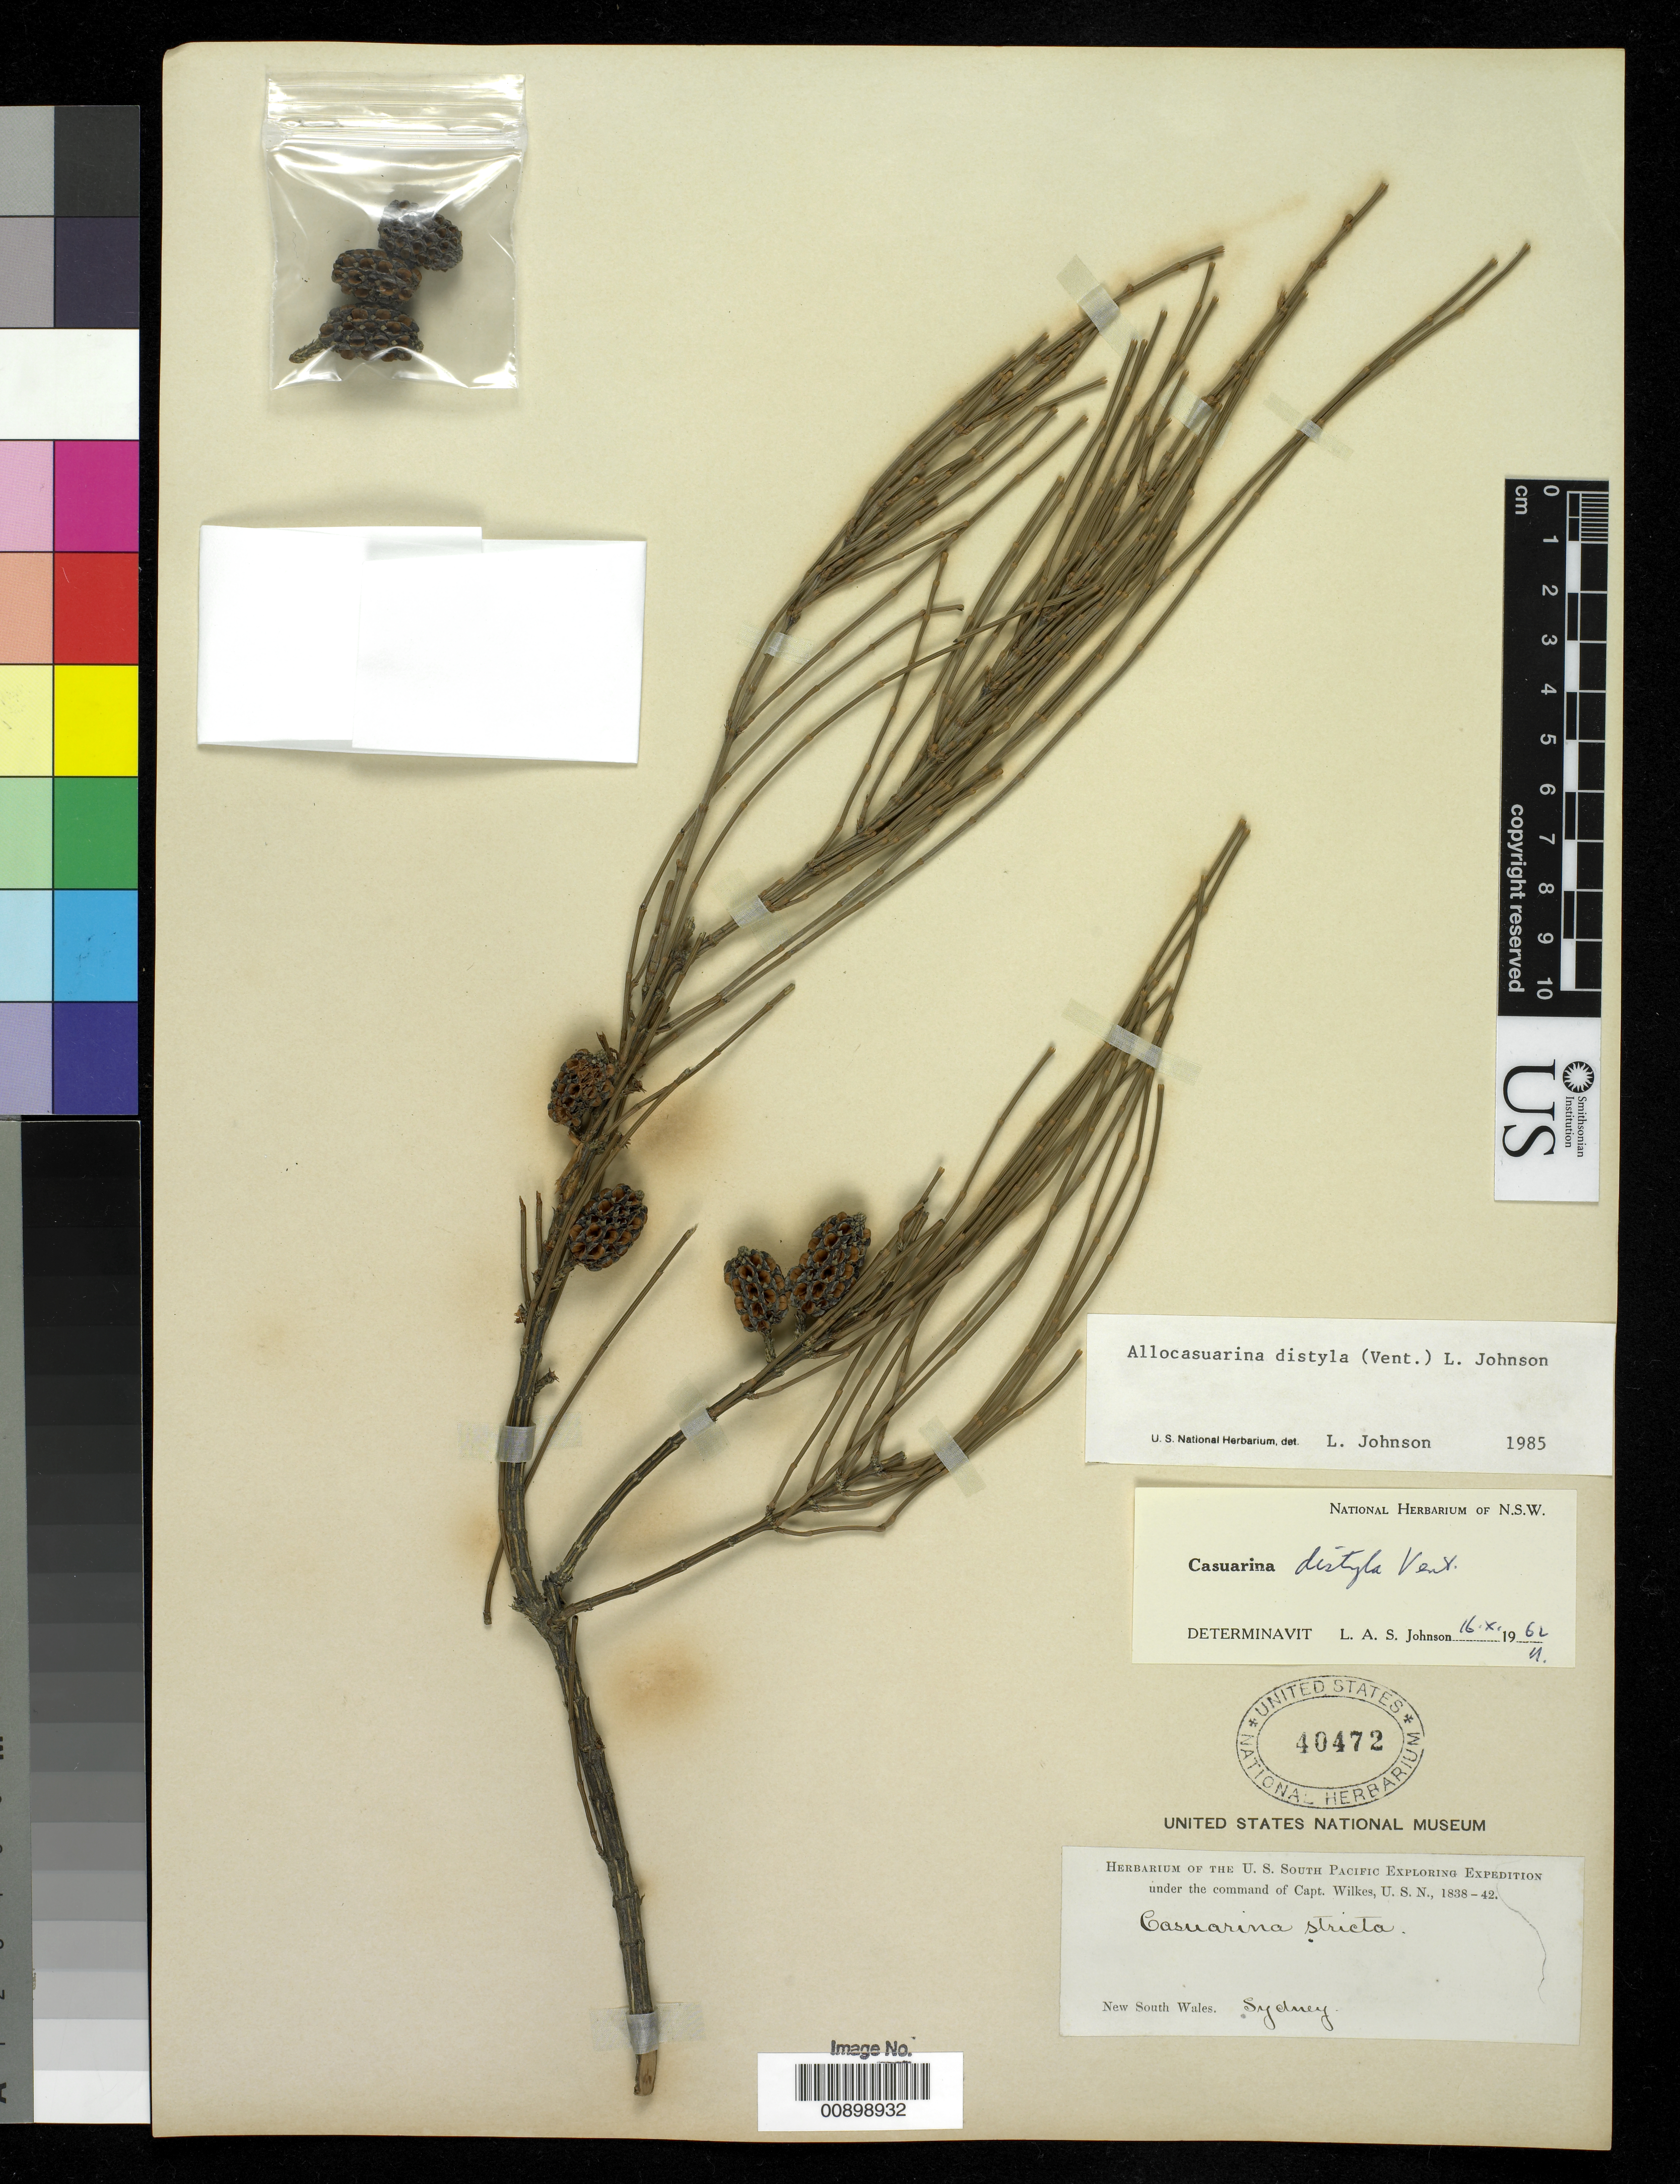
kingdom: Plantae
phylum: Tracheophyta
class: Magnoliopsida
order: Fagales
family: Casuarinaceae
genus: Allocasuarina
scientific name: Allocasuarina distyla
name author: (Vent.) L.A.S. Johnson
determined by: Johnson, L. A. S.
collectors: Wilkes Explor. Exped.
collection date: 1838/1842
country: Australia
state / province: New South Wales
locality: Sydney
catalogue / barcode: US 40472